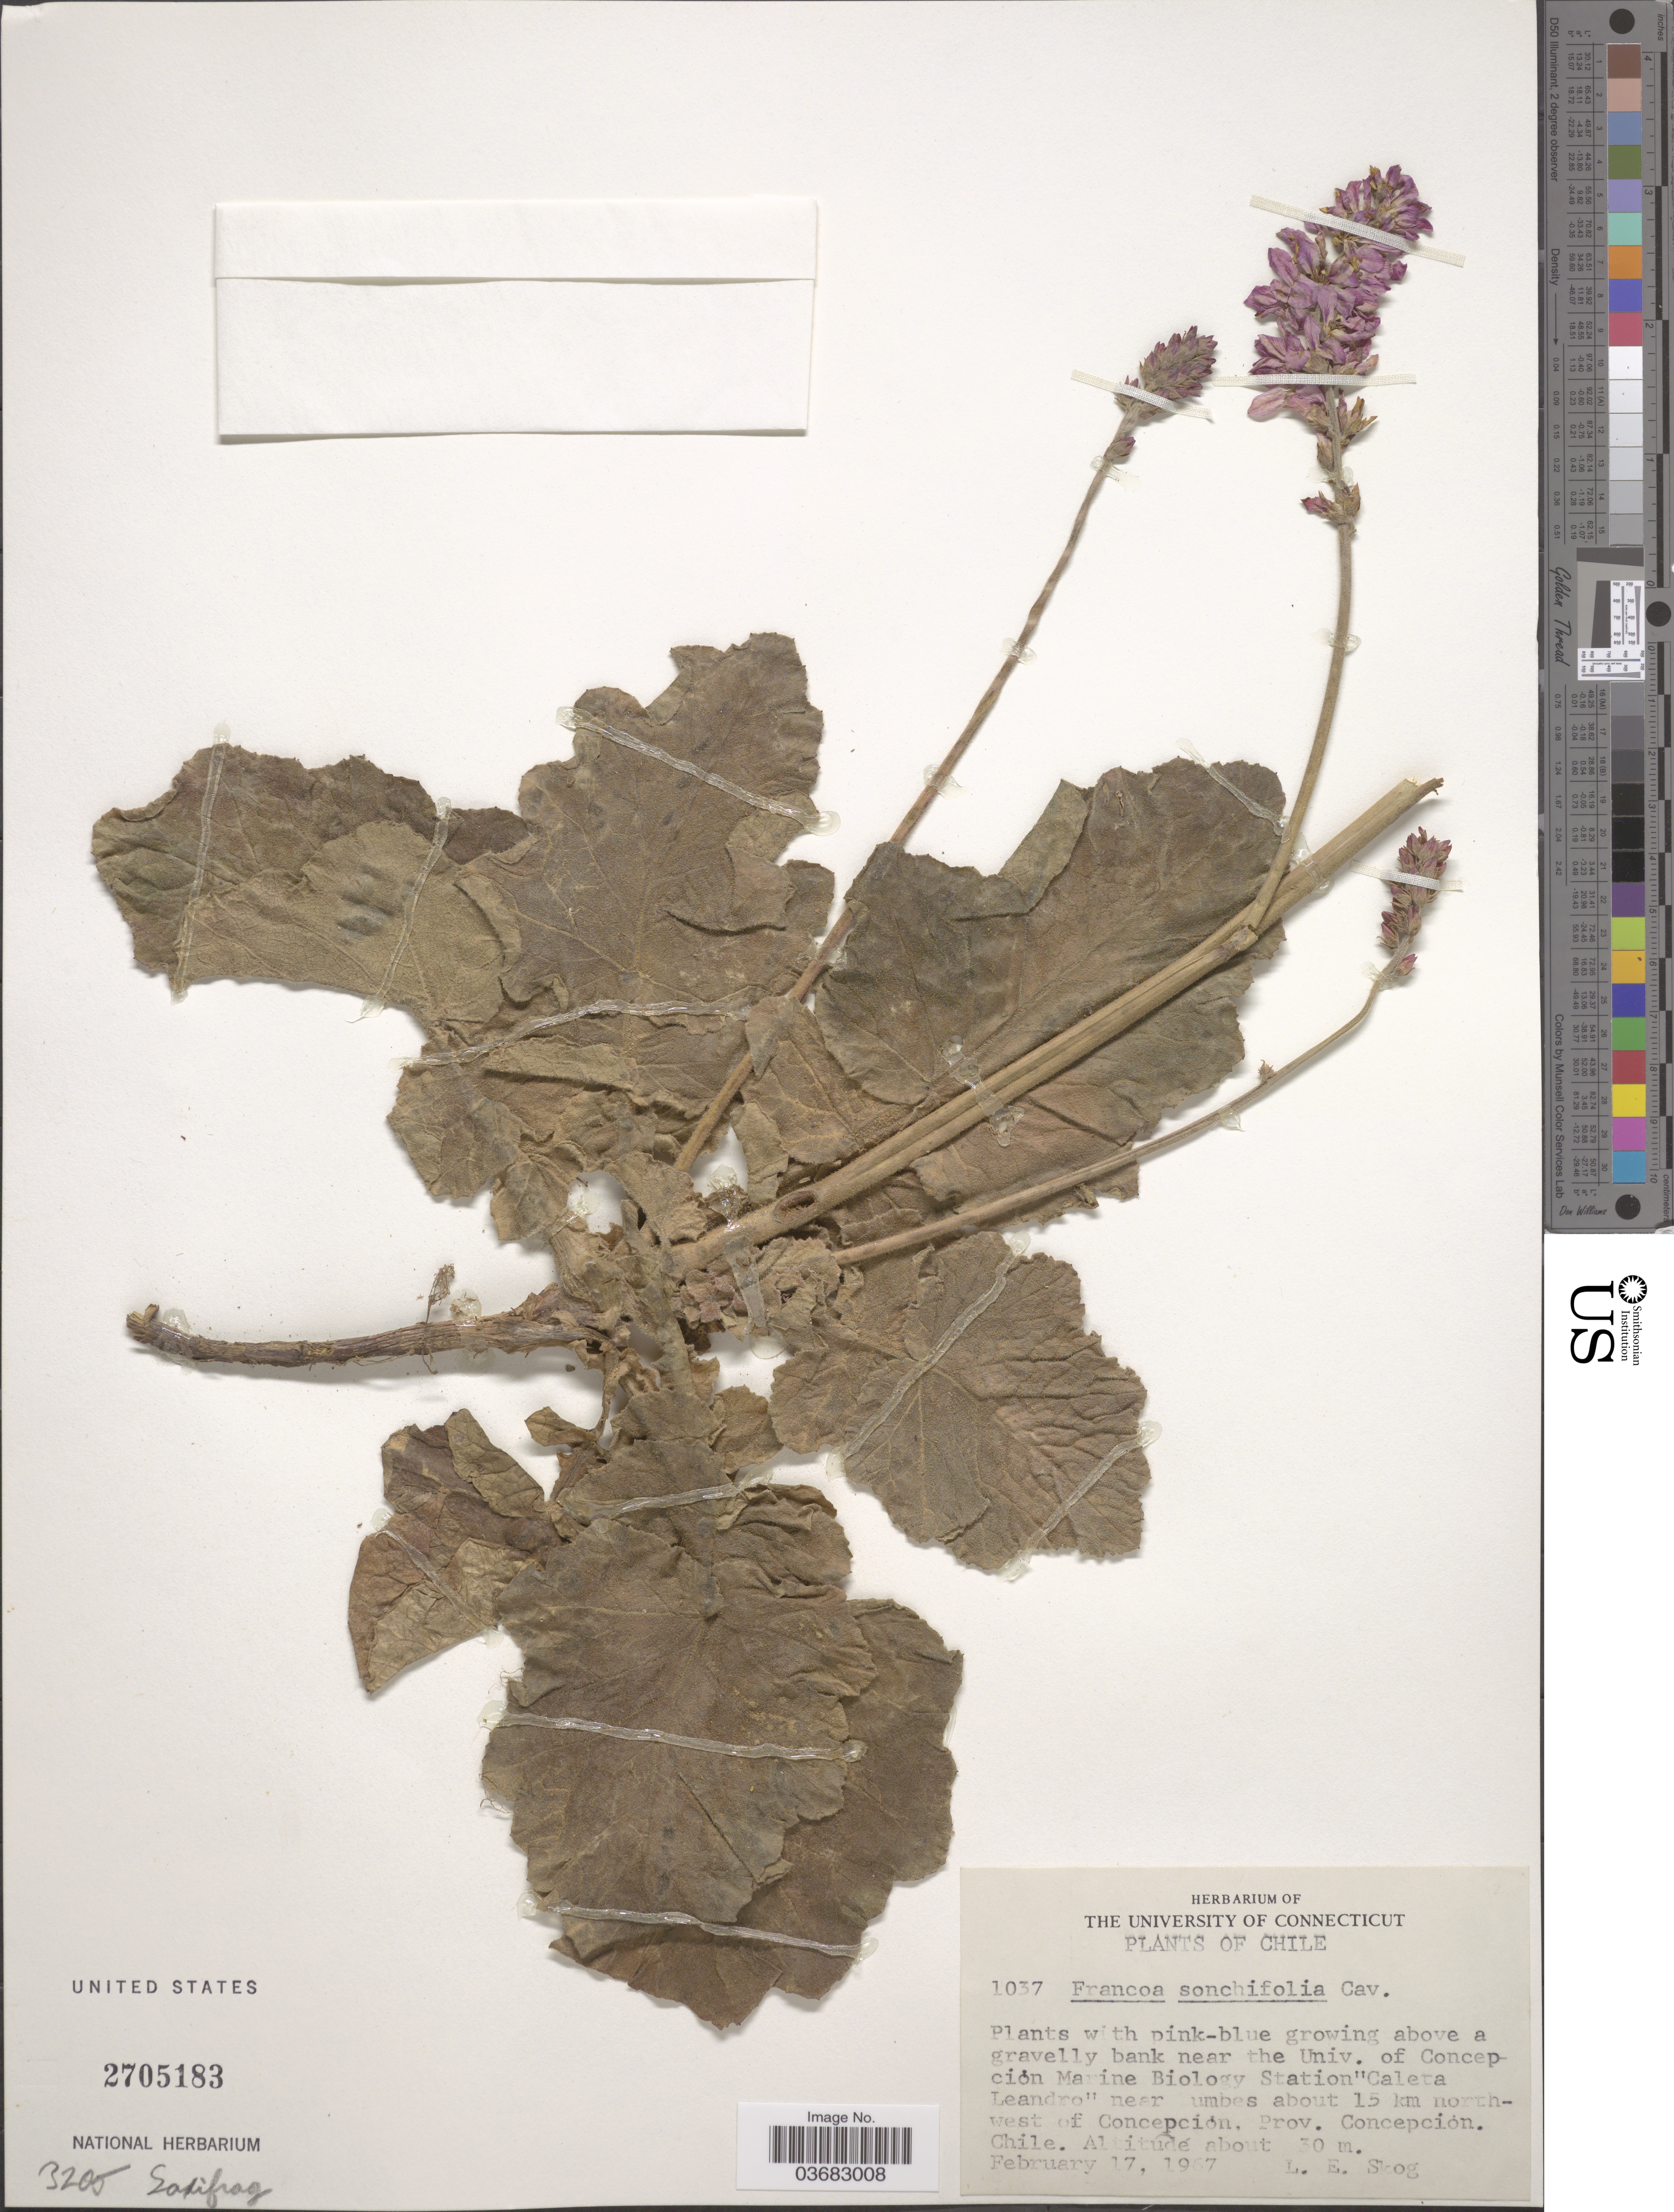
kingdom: Plantae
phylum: Tracheophyta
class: Magnoliopsida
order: Geraniales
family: Francoaceae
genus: Francoa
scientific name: Francoa sonchifolia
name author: Cav.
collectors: L. E. Skog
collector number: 1037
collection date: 1967-02-17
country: Chile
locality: Growing above a gravelly bank near the Univ. of Concepción Marine Biology Station "Caleta Leandro" near umbes about 15 km north-west of Concepción. Prov. Concepción.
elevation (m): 30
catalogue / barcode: US 2705183